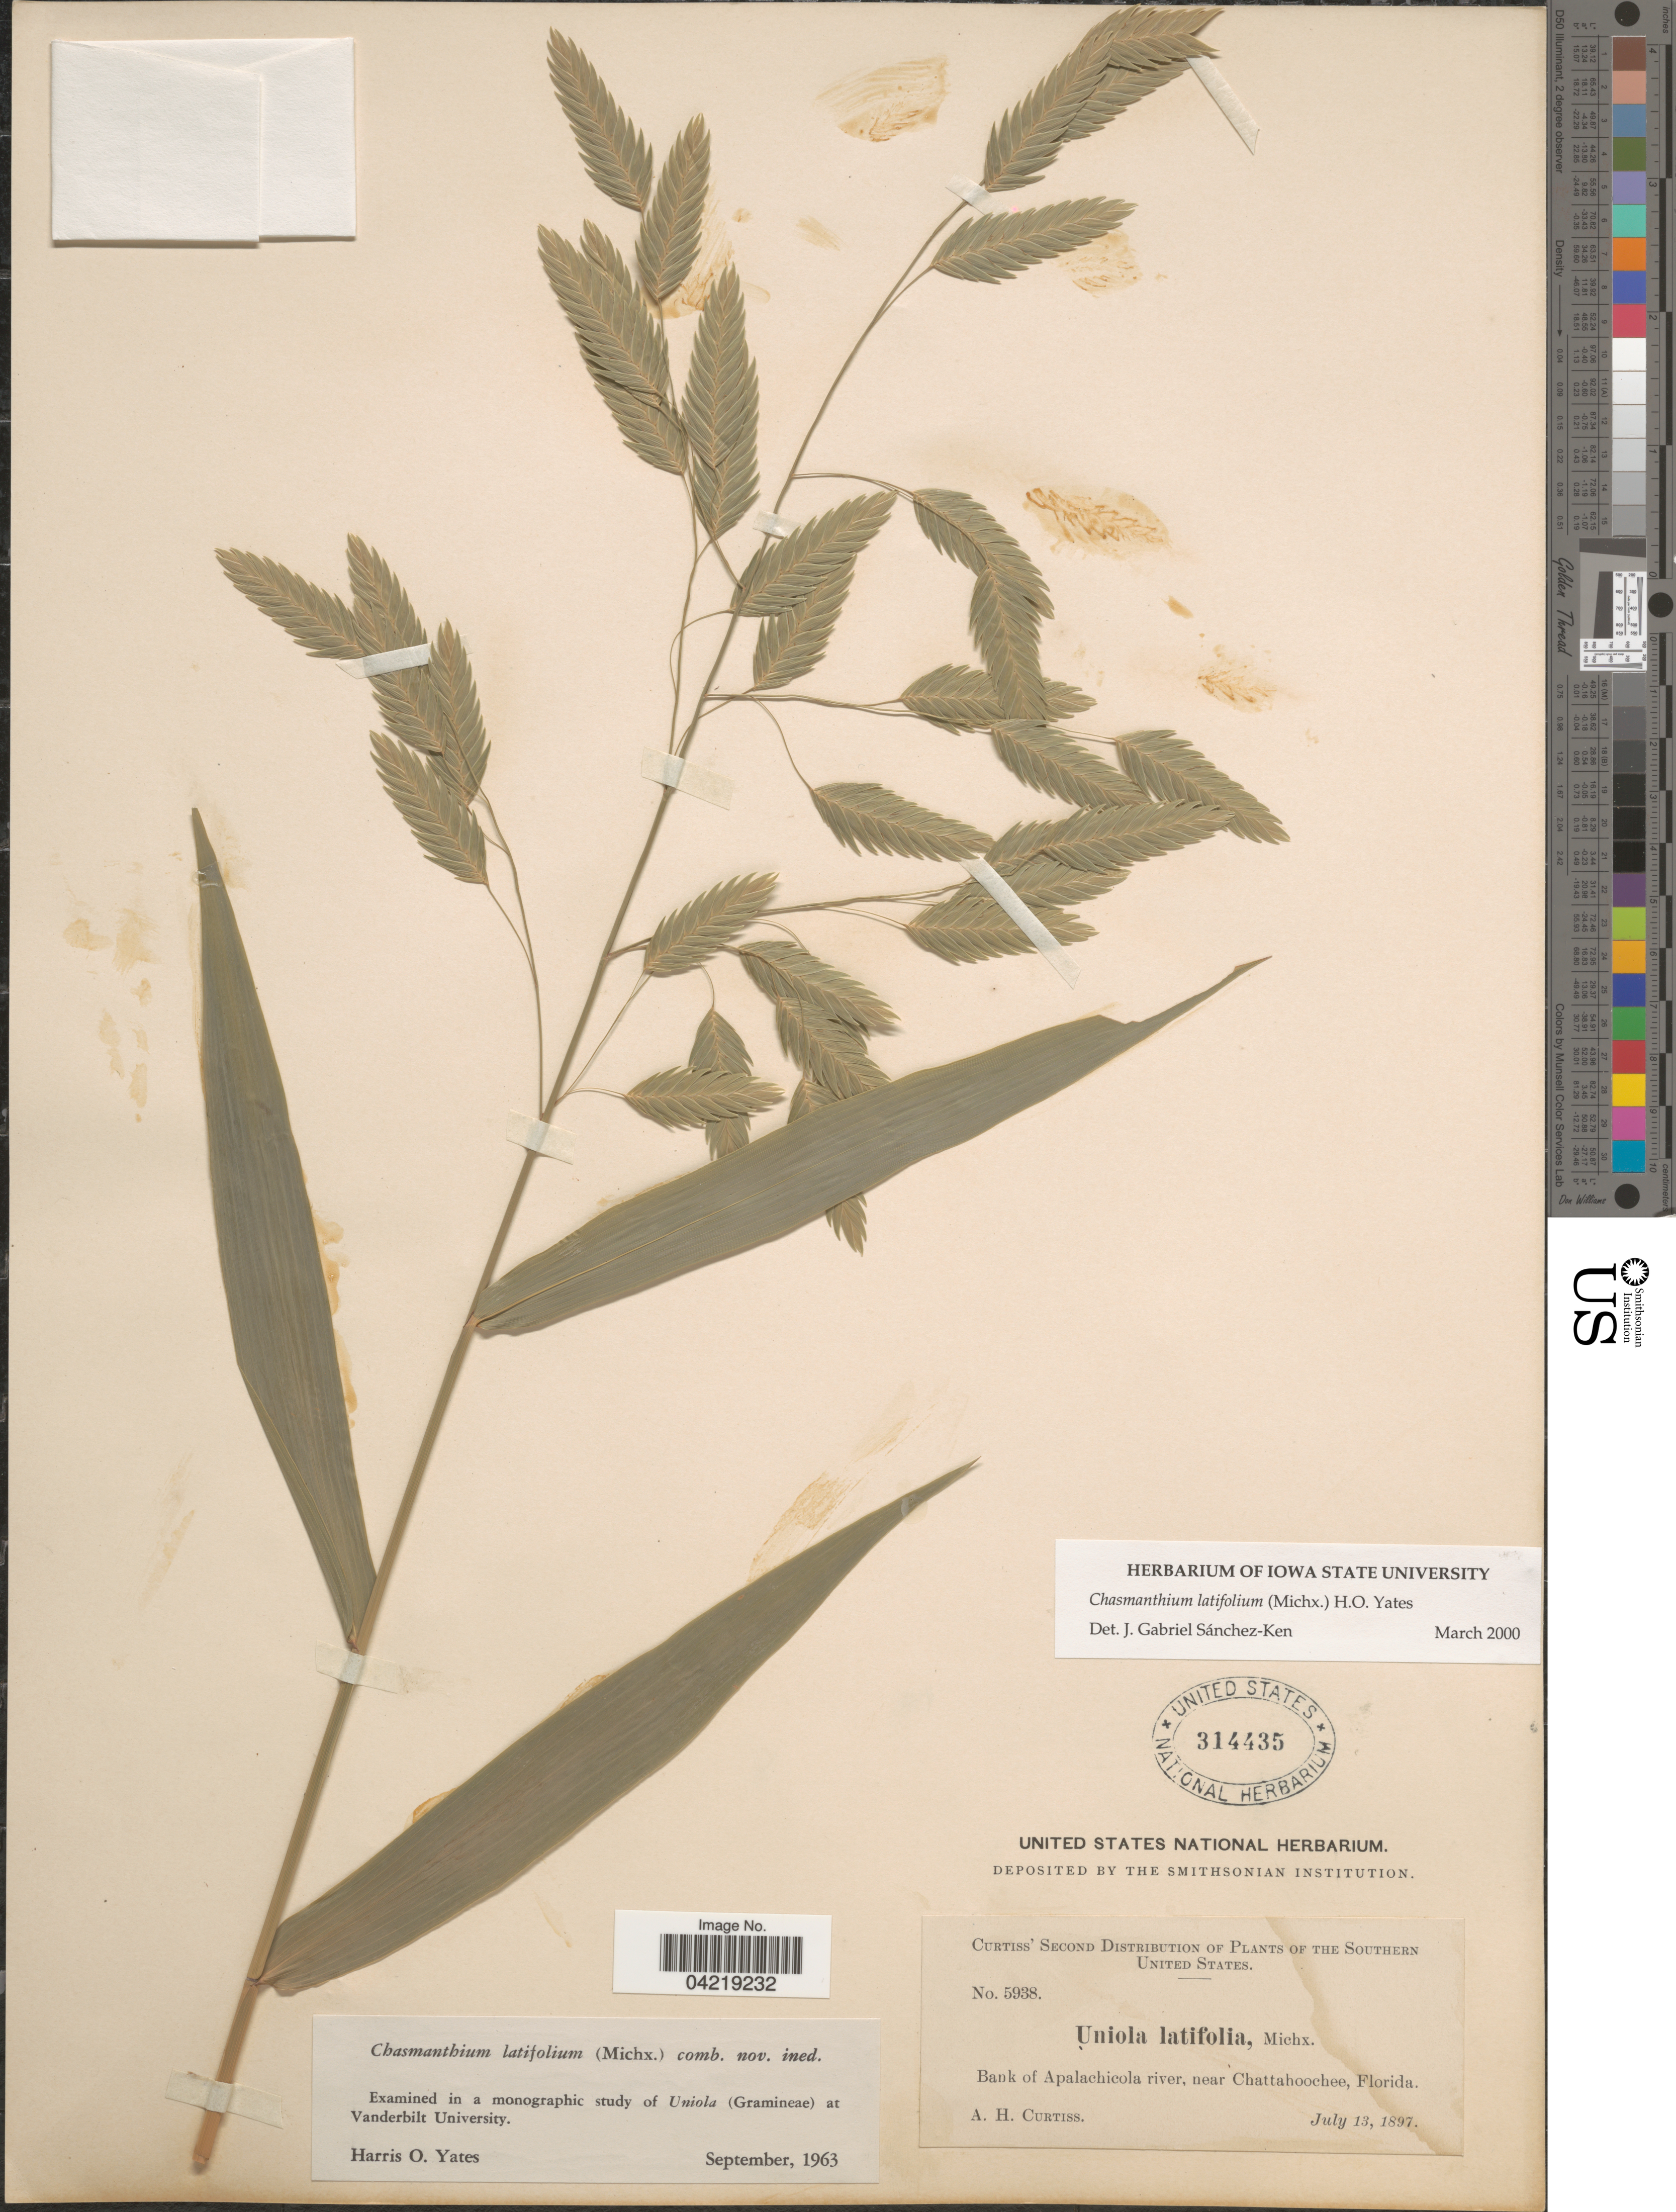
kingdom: Plantae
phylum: Tracheophyta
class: Liliopsida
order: Poales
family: Poaceae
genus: Chasmanthium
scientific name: Chasmanthium latifolium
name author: (Michx.) H.O. Yates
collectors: A. H. Curtiss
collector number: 5938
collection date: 1897-07-13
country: United States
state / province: Florida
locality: Southern United States. Bank of Apalachicola river, near Chattahoochee.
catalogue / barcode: US 314435